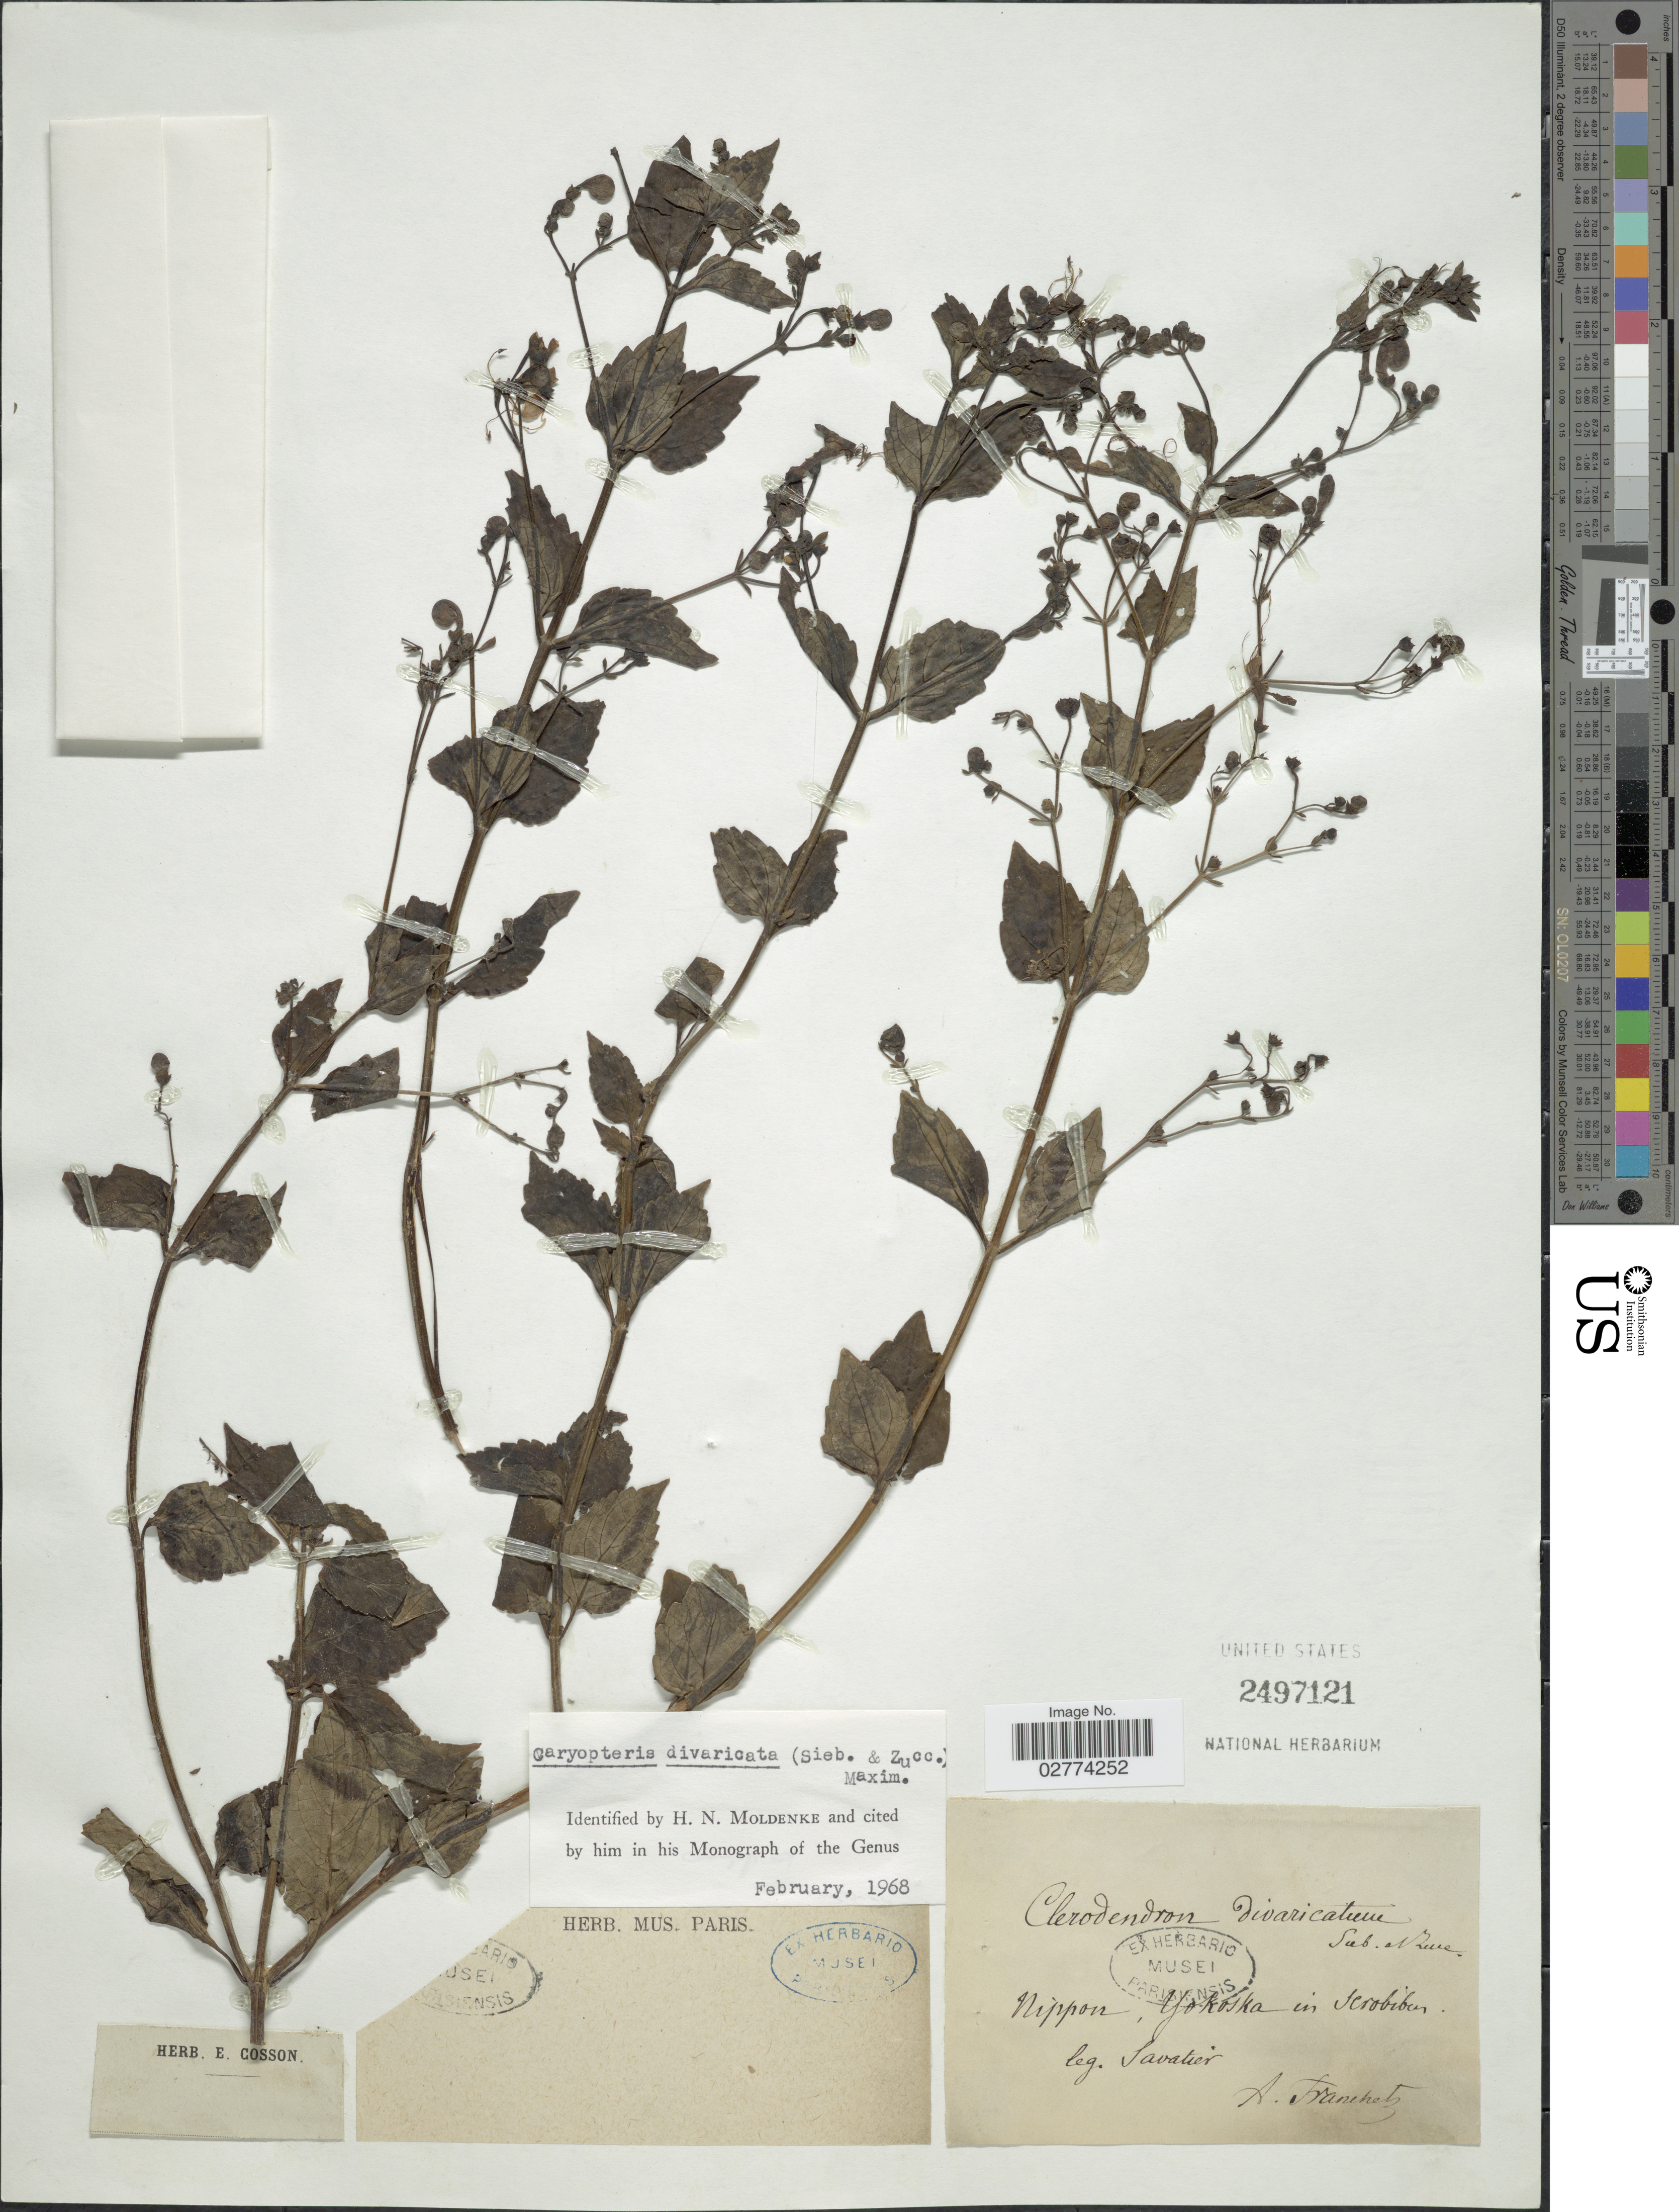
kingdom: Plantae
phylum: Tracheophyta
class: Magnoliopsida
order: Lamiales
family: Lamiaceae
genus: Caryopteris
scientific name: Caryopteris divaricata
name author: Maxim.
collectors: Savatier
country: Japan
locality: Nippon, Yokoska in Scrobibus.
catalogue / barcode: US 2497121